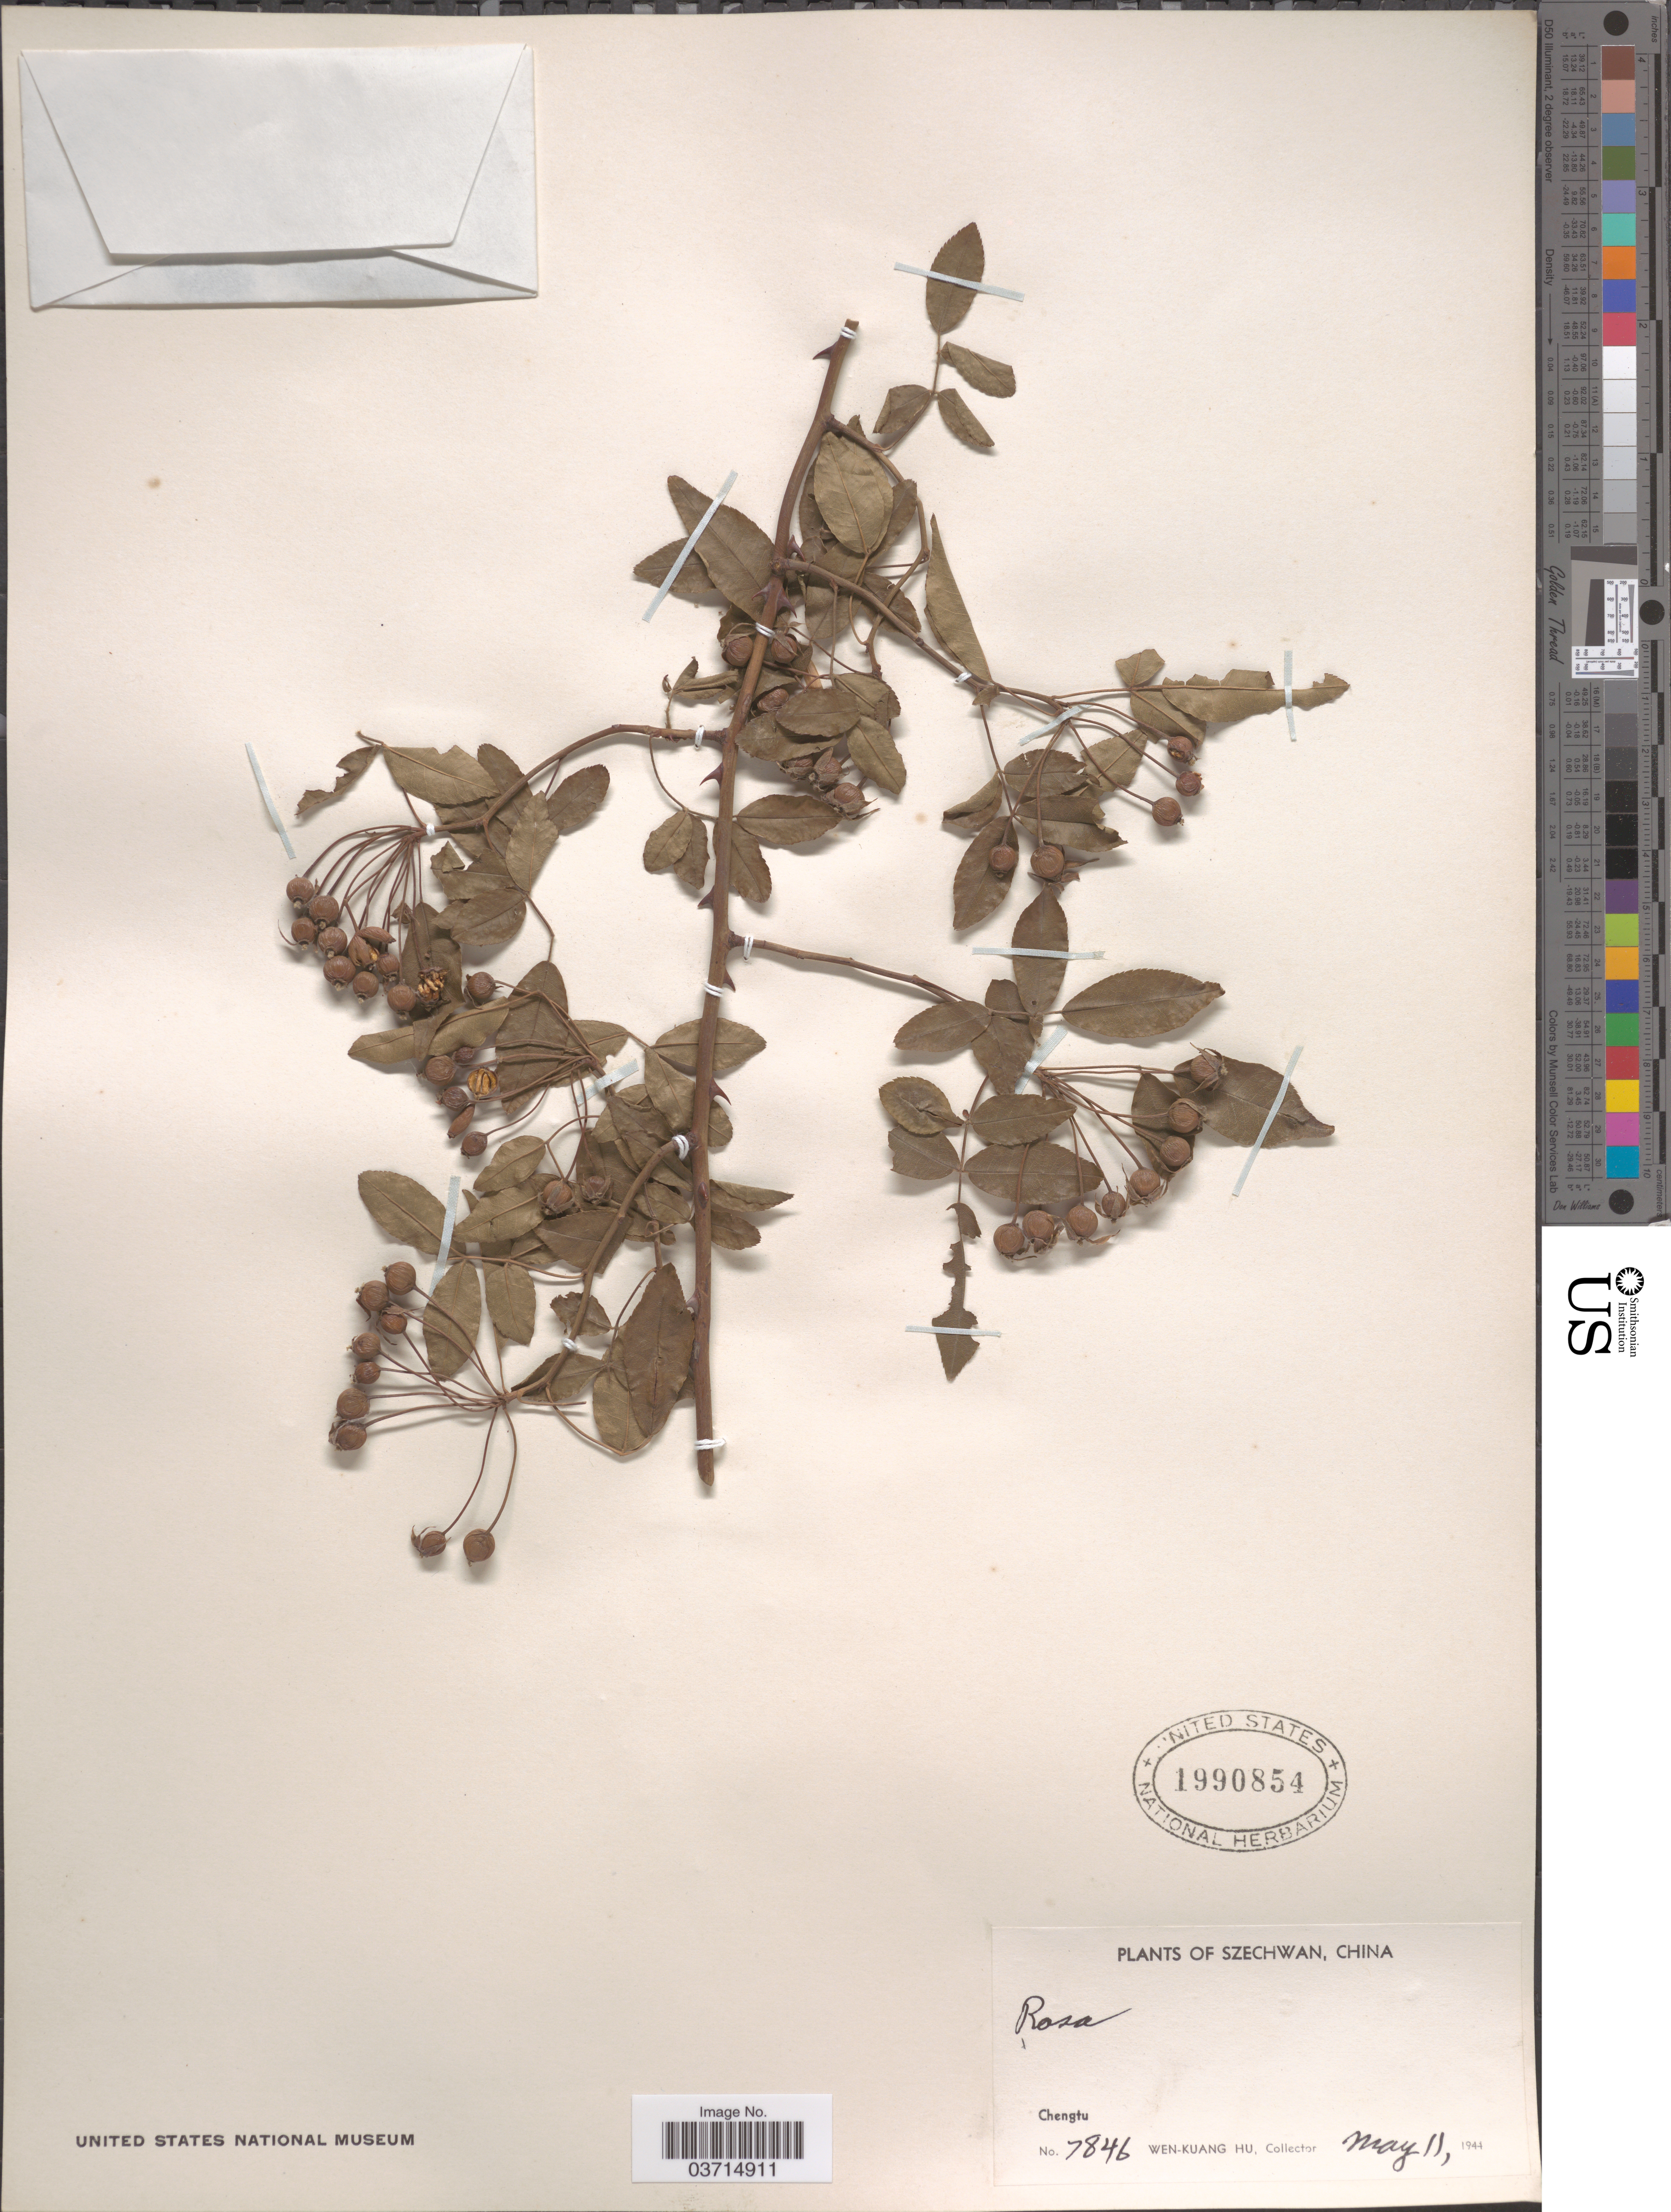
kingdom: Plantae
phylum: Tracheophyta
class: Magnoliopsida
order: Rosales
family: Rosaceae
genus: Rosa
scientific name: Rosa sp.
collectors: W. K. Hu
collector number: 7846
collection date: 1944-05-11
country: China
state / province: Sichuan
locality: Szechwan. Chengtu.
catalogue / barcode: US 1990854